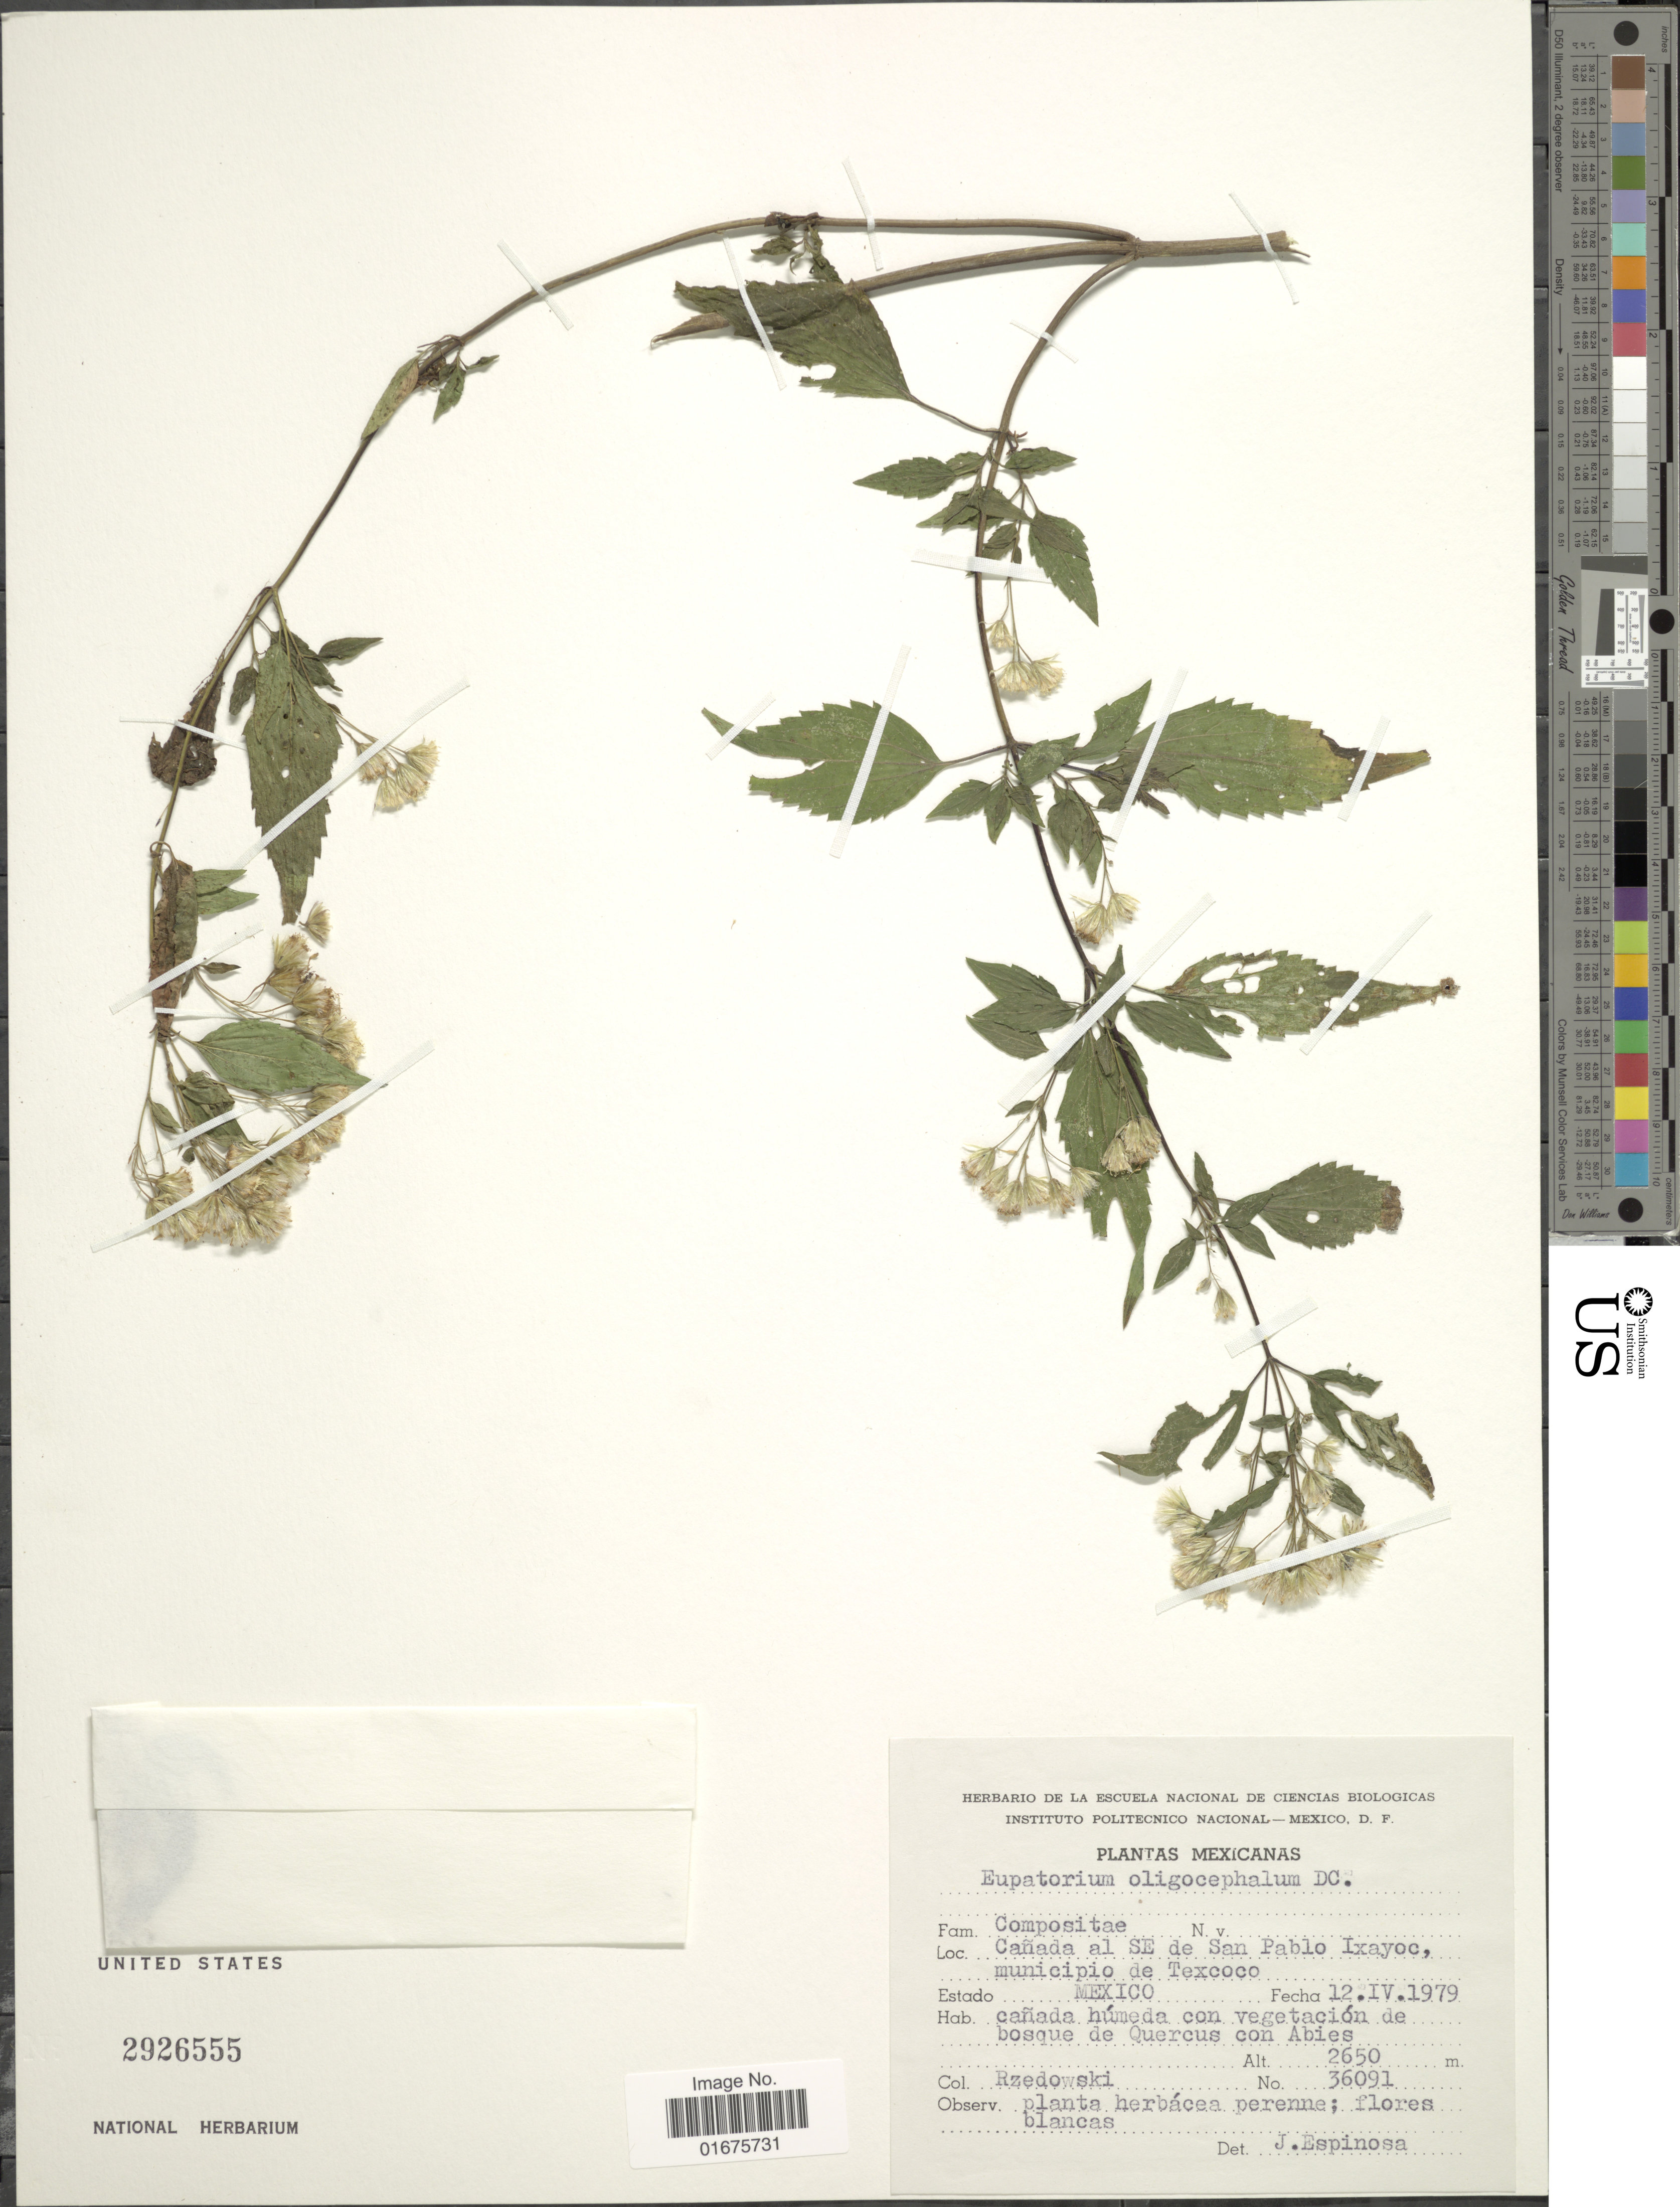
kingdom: Plantae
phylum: Tracheophyta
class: Magnoliopsida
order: Asterales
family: Asteraceae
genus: Ageratina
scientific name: Ageratina enixa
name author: (B.L. Rob.) R.M. King & H. Rob.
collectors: Rzedowski, --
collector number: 36091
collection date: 1979-04-12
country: Mexico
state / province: México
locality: Canada al SE de San Pablo Ixayoc, muncipio de Texcoco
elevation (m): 2650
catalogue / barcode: US 2926555